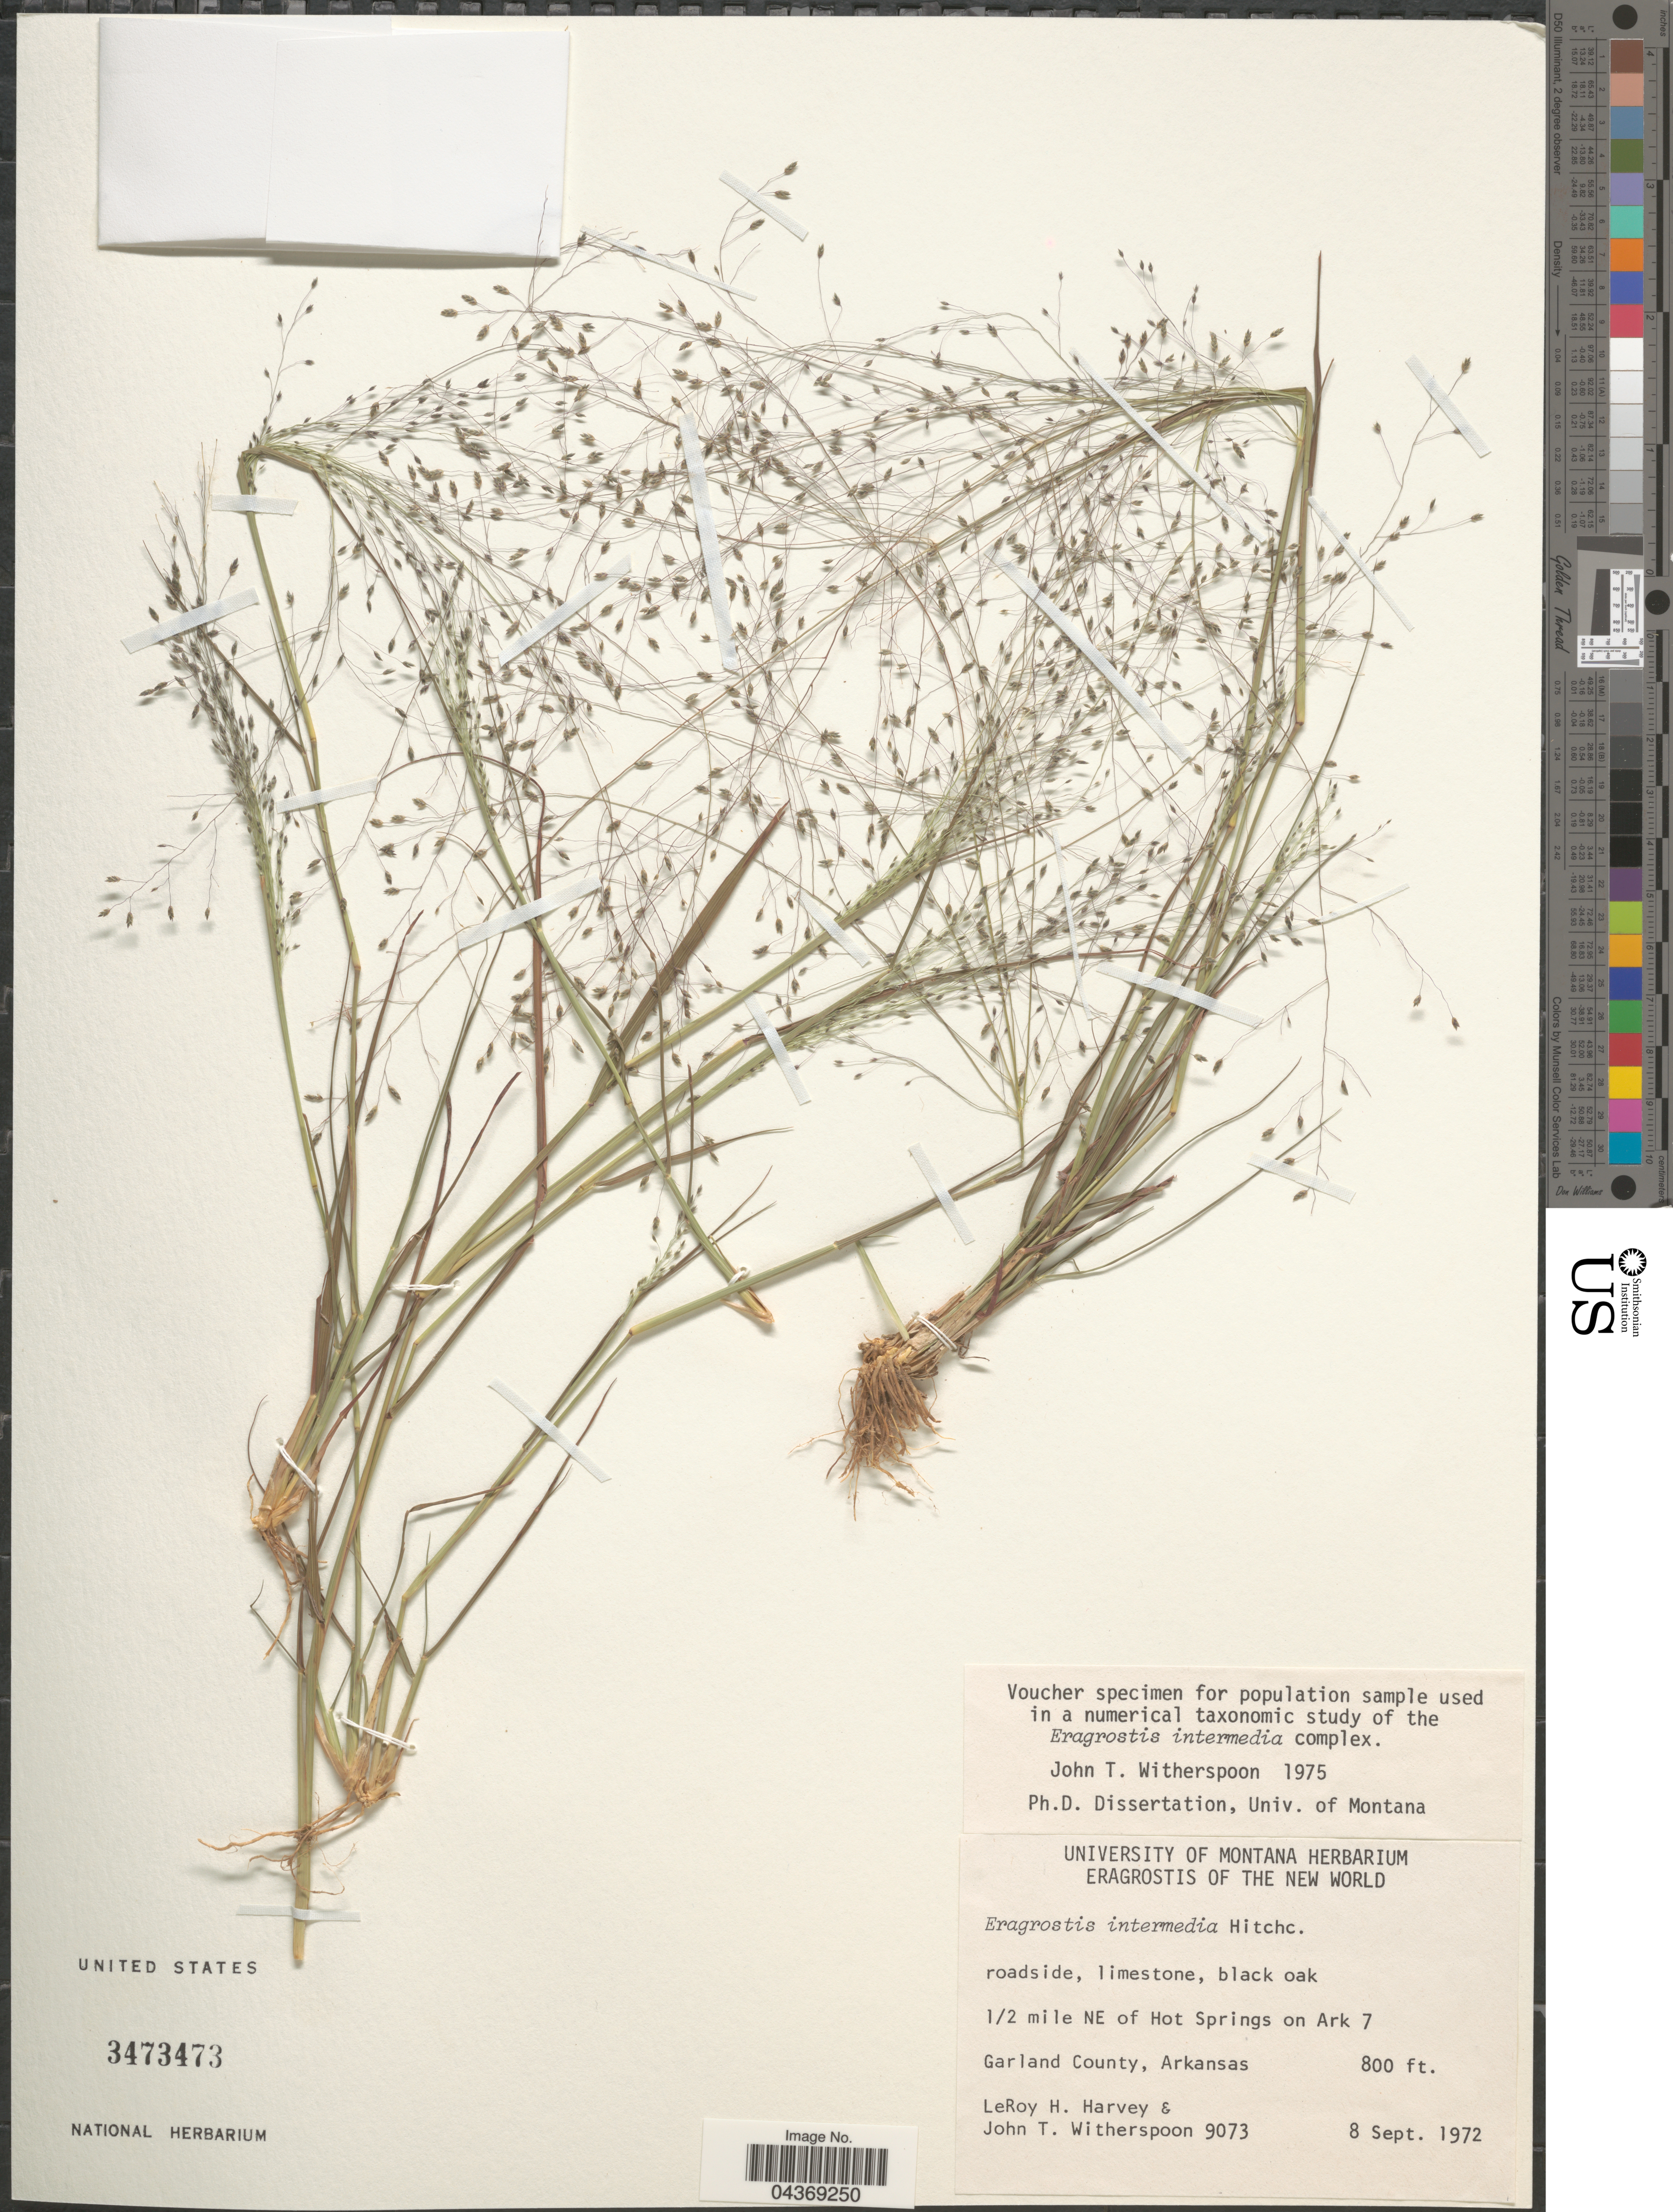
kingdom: Plantae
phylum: Tracheophyta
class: Liliopsida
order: Poales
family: Poaceae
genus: Eragrostis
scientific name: Eragrostis intermedia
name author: Hitchc.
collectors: L. H. Harvey & J. Witherspoon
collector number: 9073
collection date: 1972-09-08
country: United States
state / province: Arkansas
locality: ½ mile NE of Hot Springs on Ark 7. Garland County.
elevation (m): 244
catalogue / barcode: US 3473473